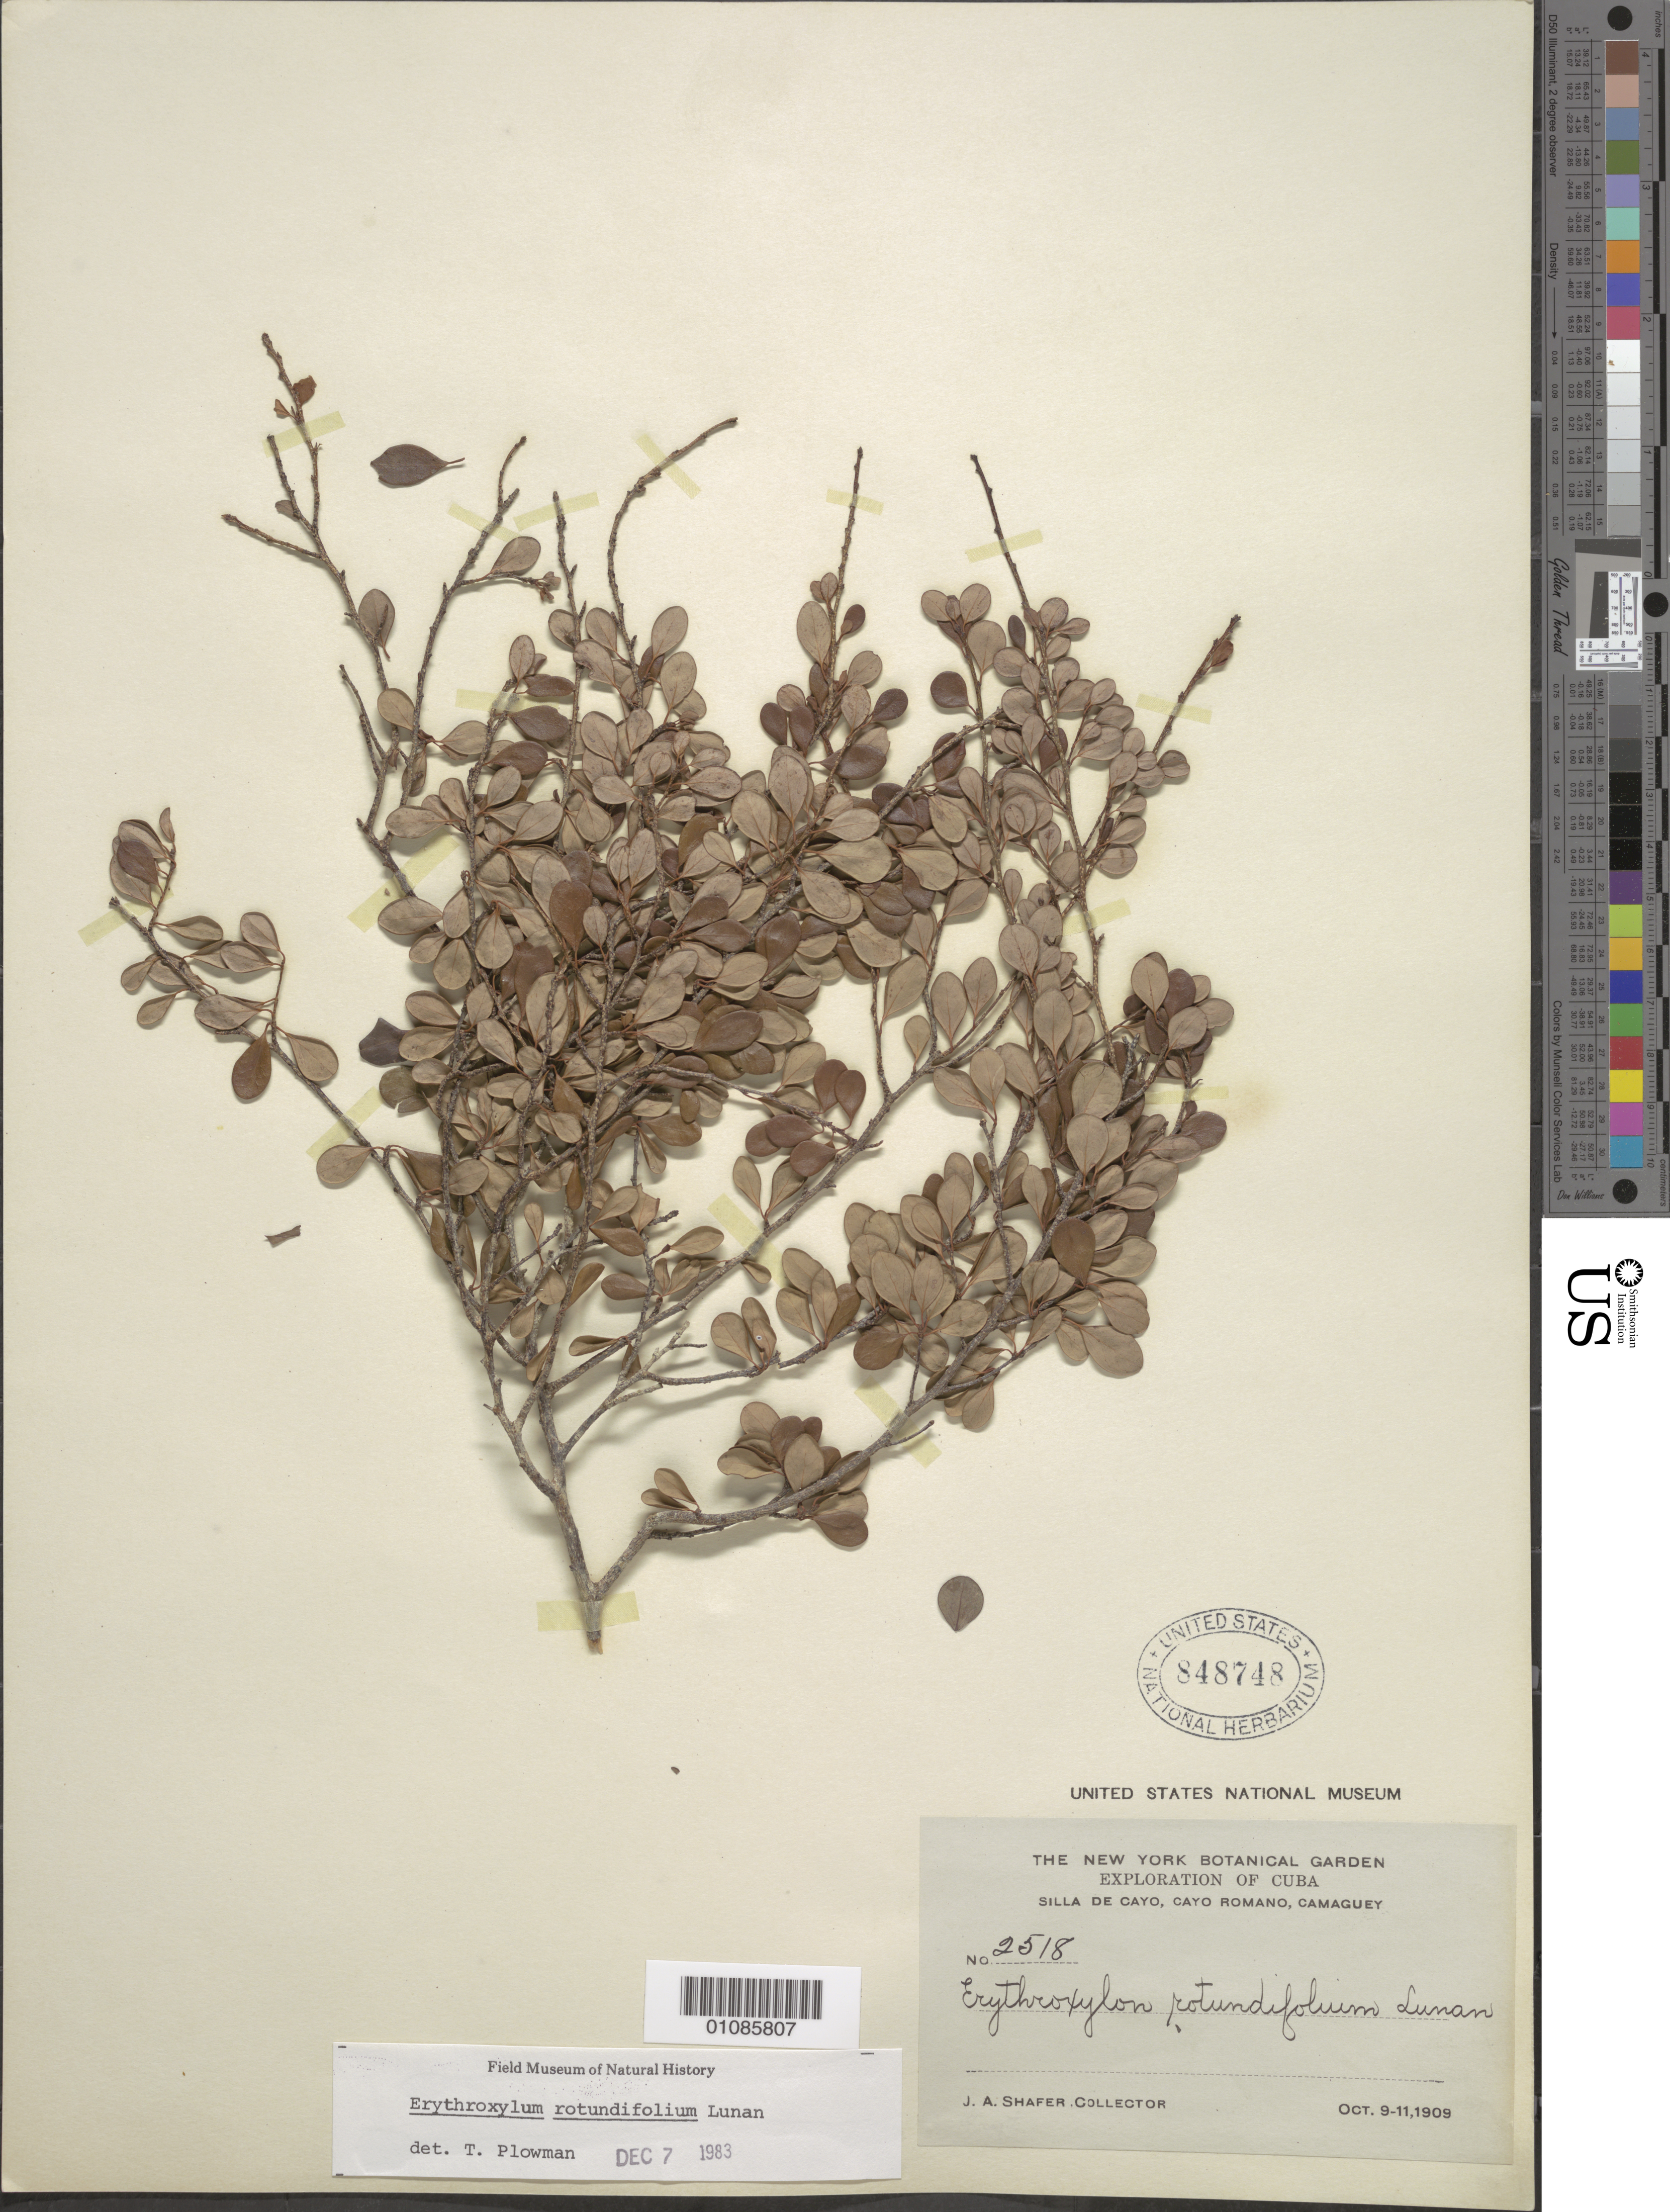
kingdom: Plantae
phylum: Tracheophyta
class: Magnoliopsida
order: Malpighiales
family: Erythroxylaceae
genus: Erythroxylum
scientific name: Erythroxylum rotundifolium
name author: Lunan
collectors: J. A. Shafer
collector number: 2518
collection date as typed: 09 Oct 1909 to 11 Oct 1909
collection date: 1909-10-09/1909-10-11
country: Cuba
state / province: Camagüey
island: Cuba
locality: Camagüey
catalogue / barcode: US 848748